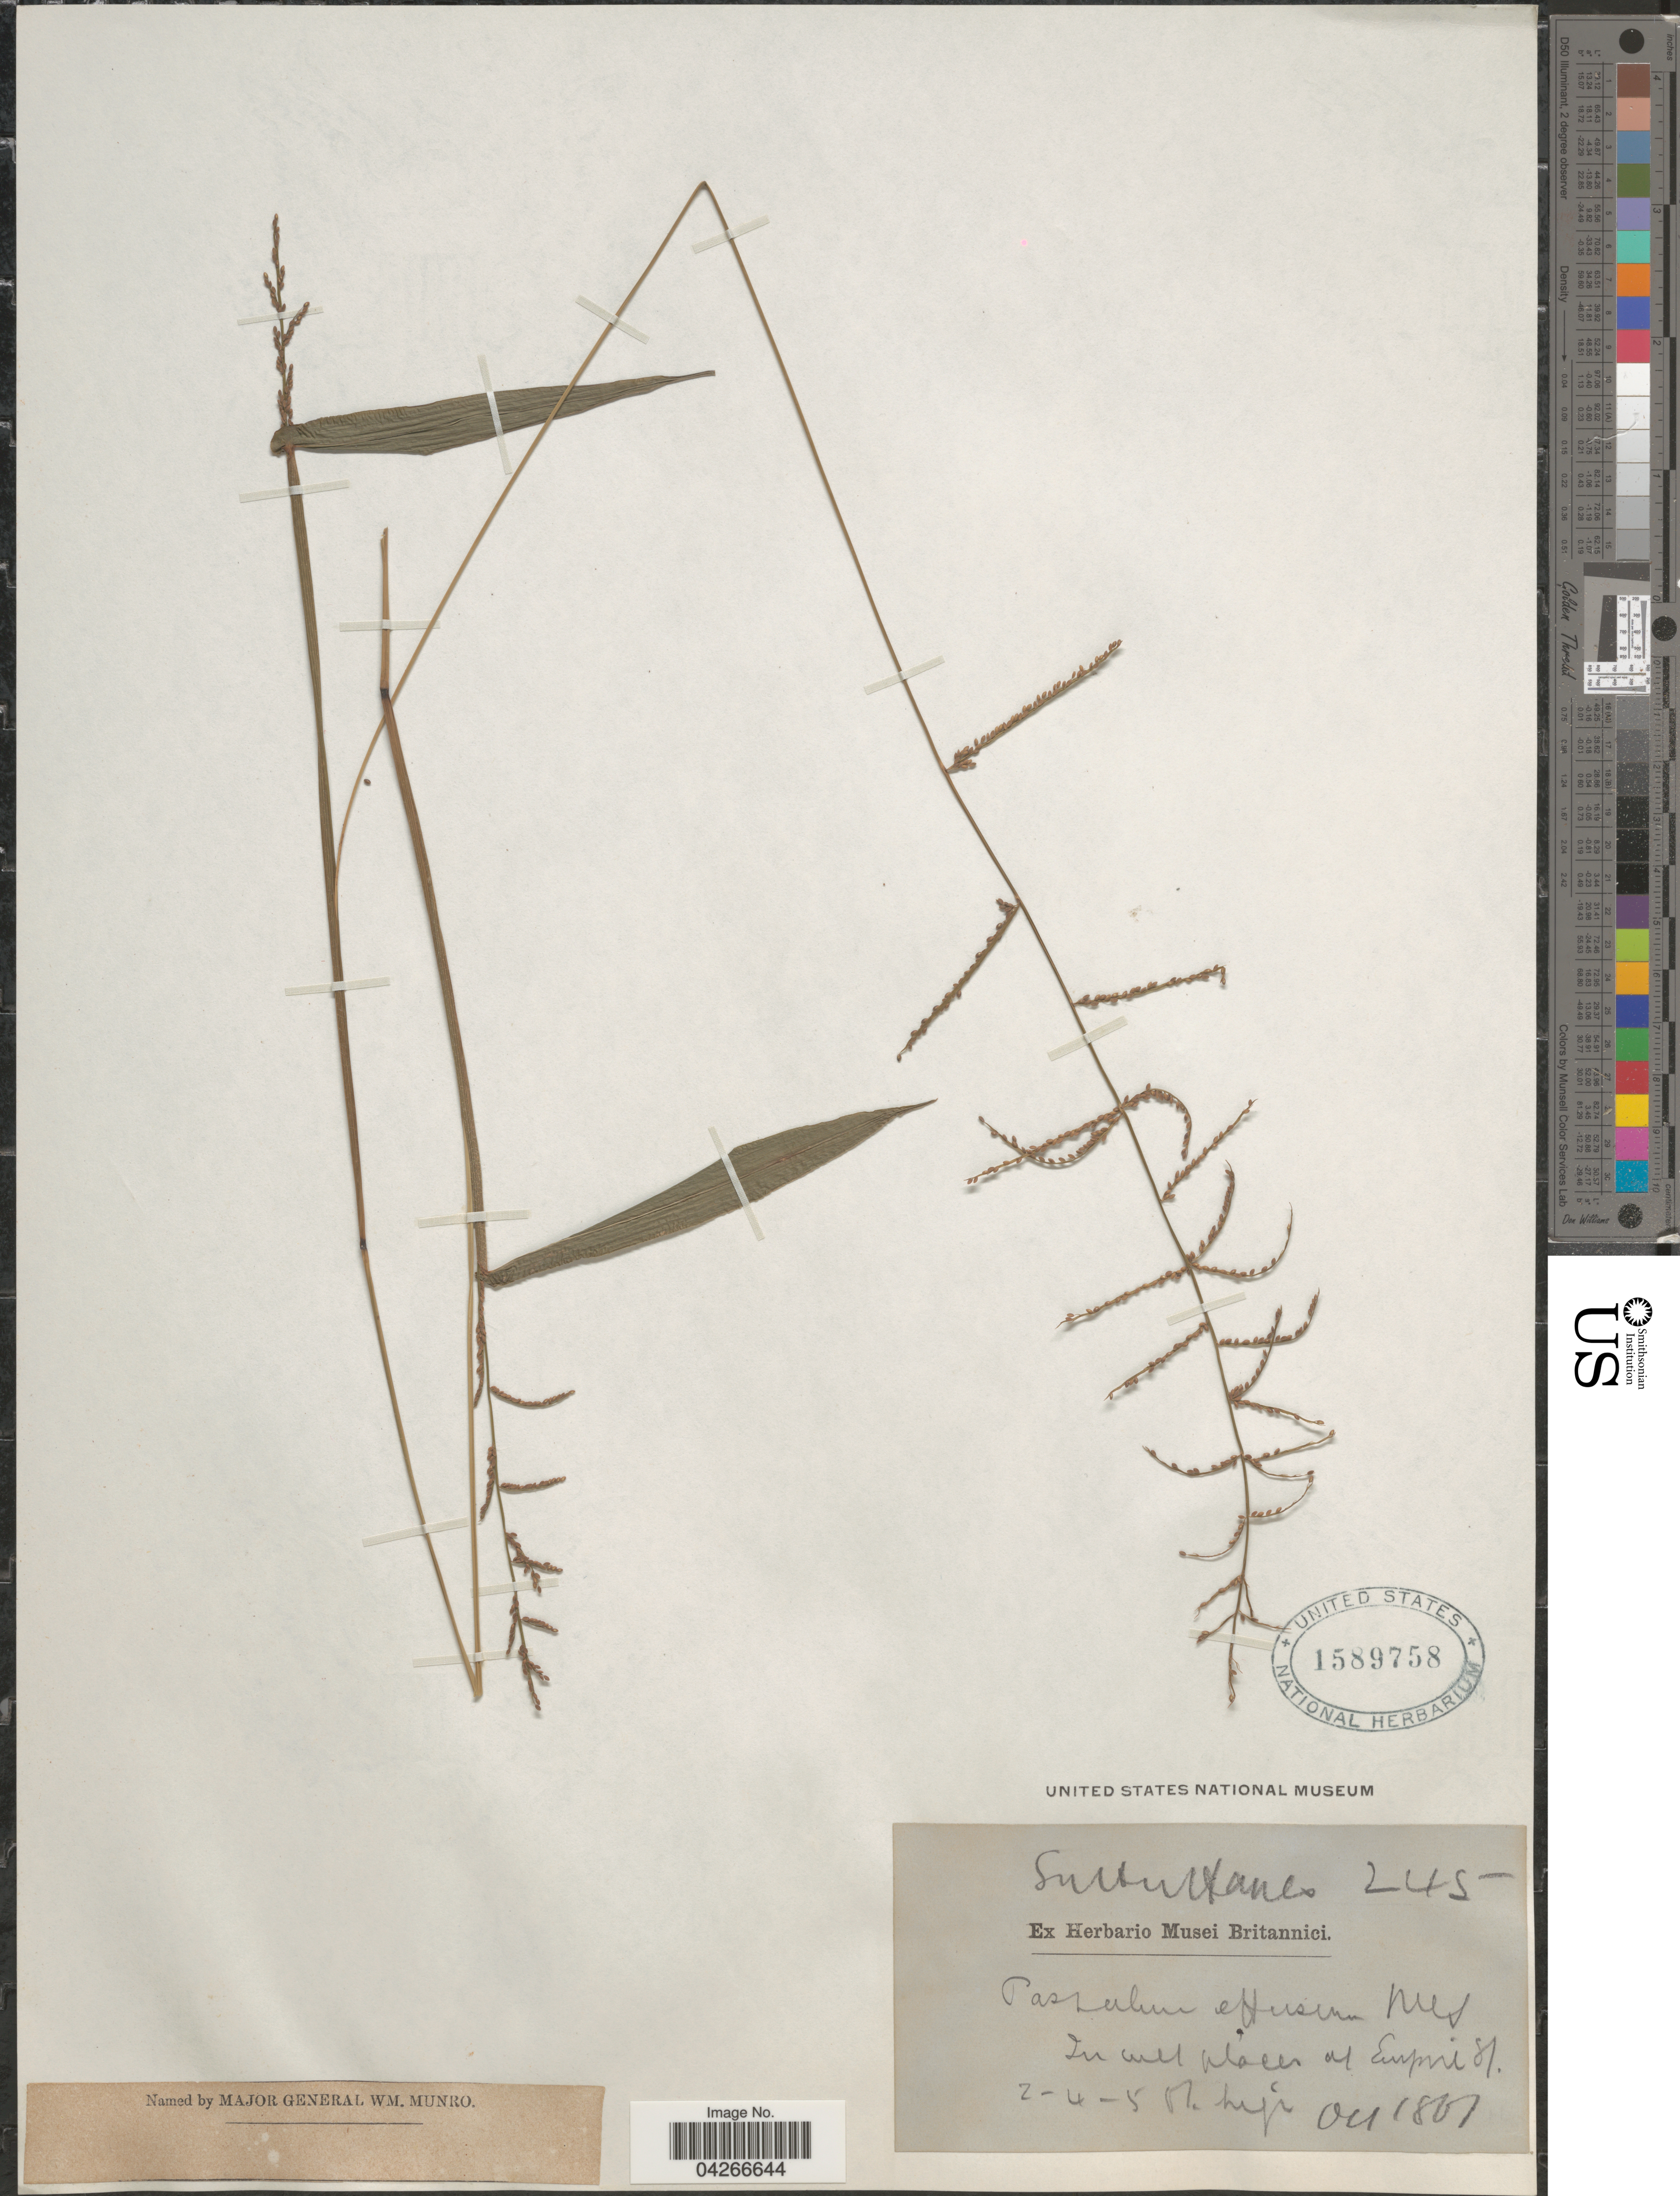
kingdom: Plantae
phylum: Tracheophyta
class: Liliopsida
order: Poales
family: Poaceae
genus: Paspalum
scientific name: Paspalum microstachyum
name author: J. Presl in C. Presl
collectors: Hanes & Sutton, --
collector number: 245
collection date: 1861-10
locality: In cult places at Empire St. [interpreted]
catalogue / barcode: US 1589758